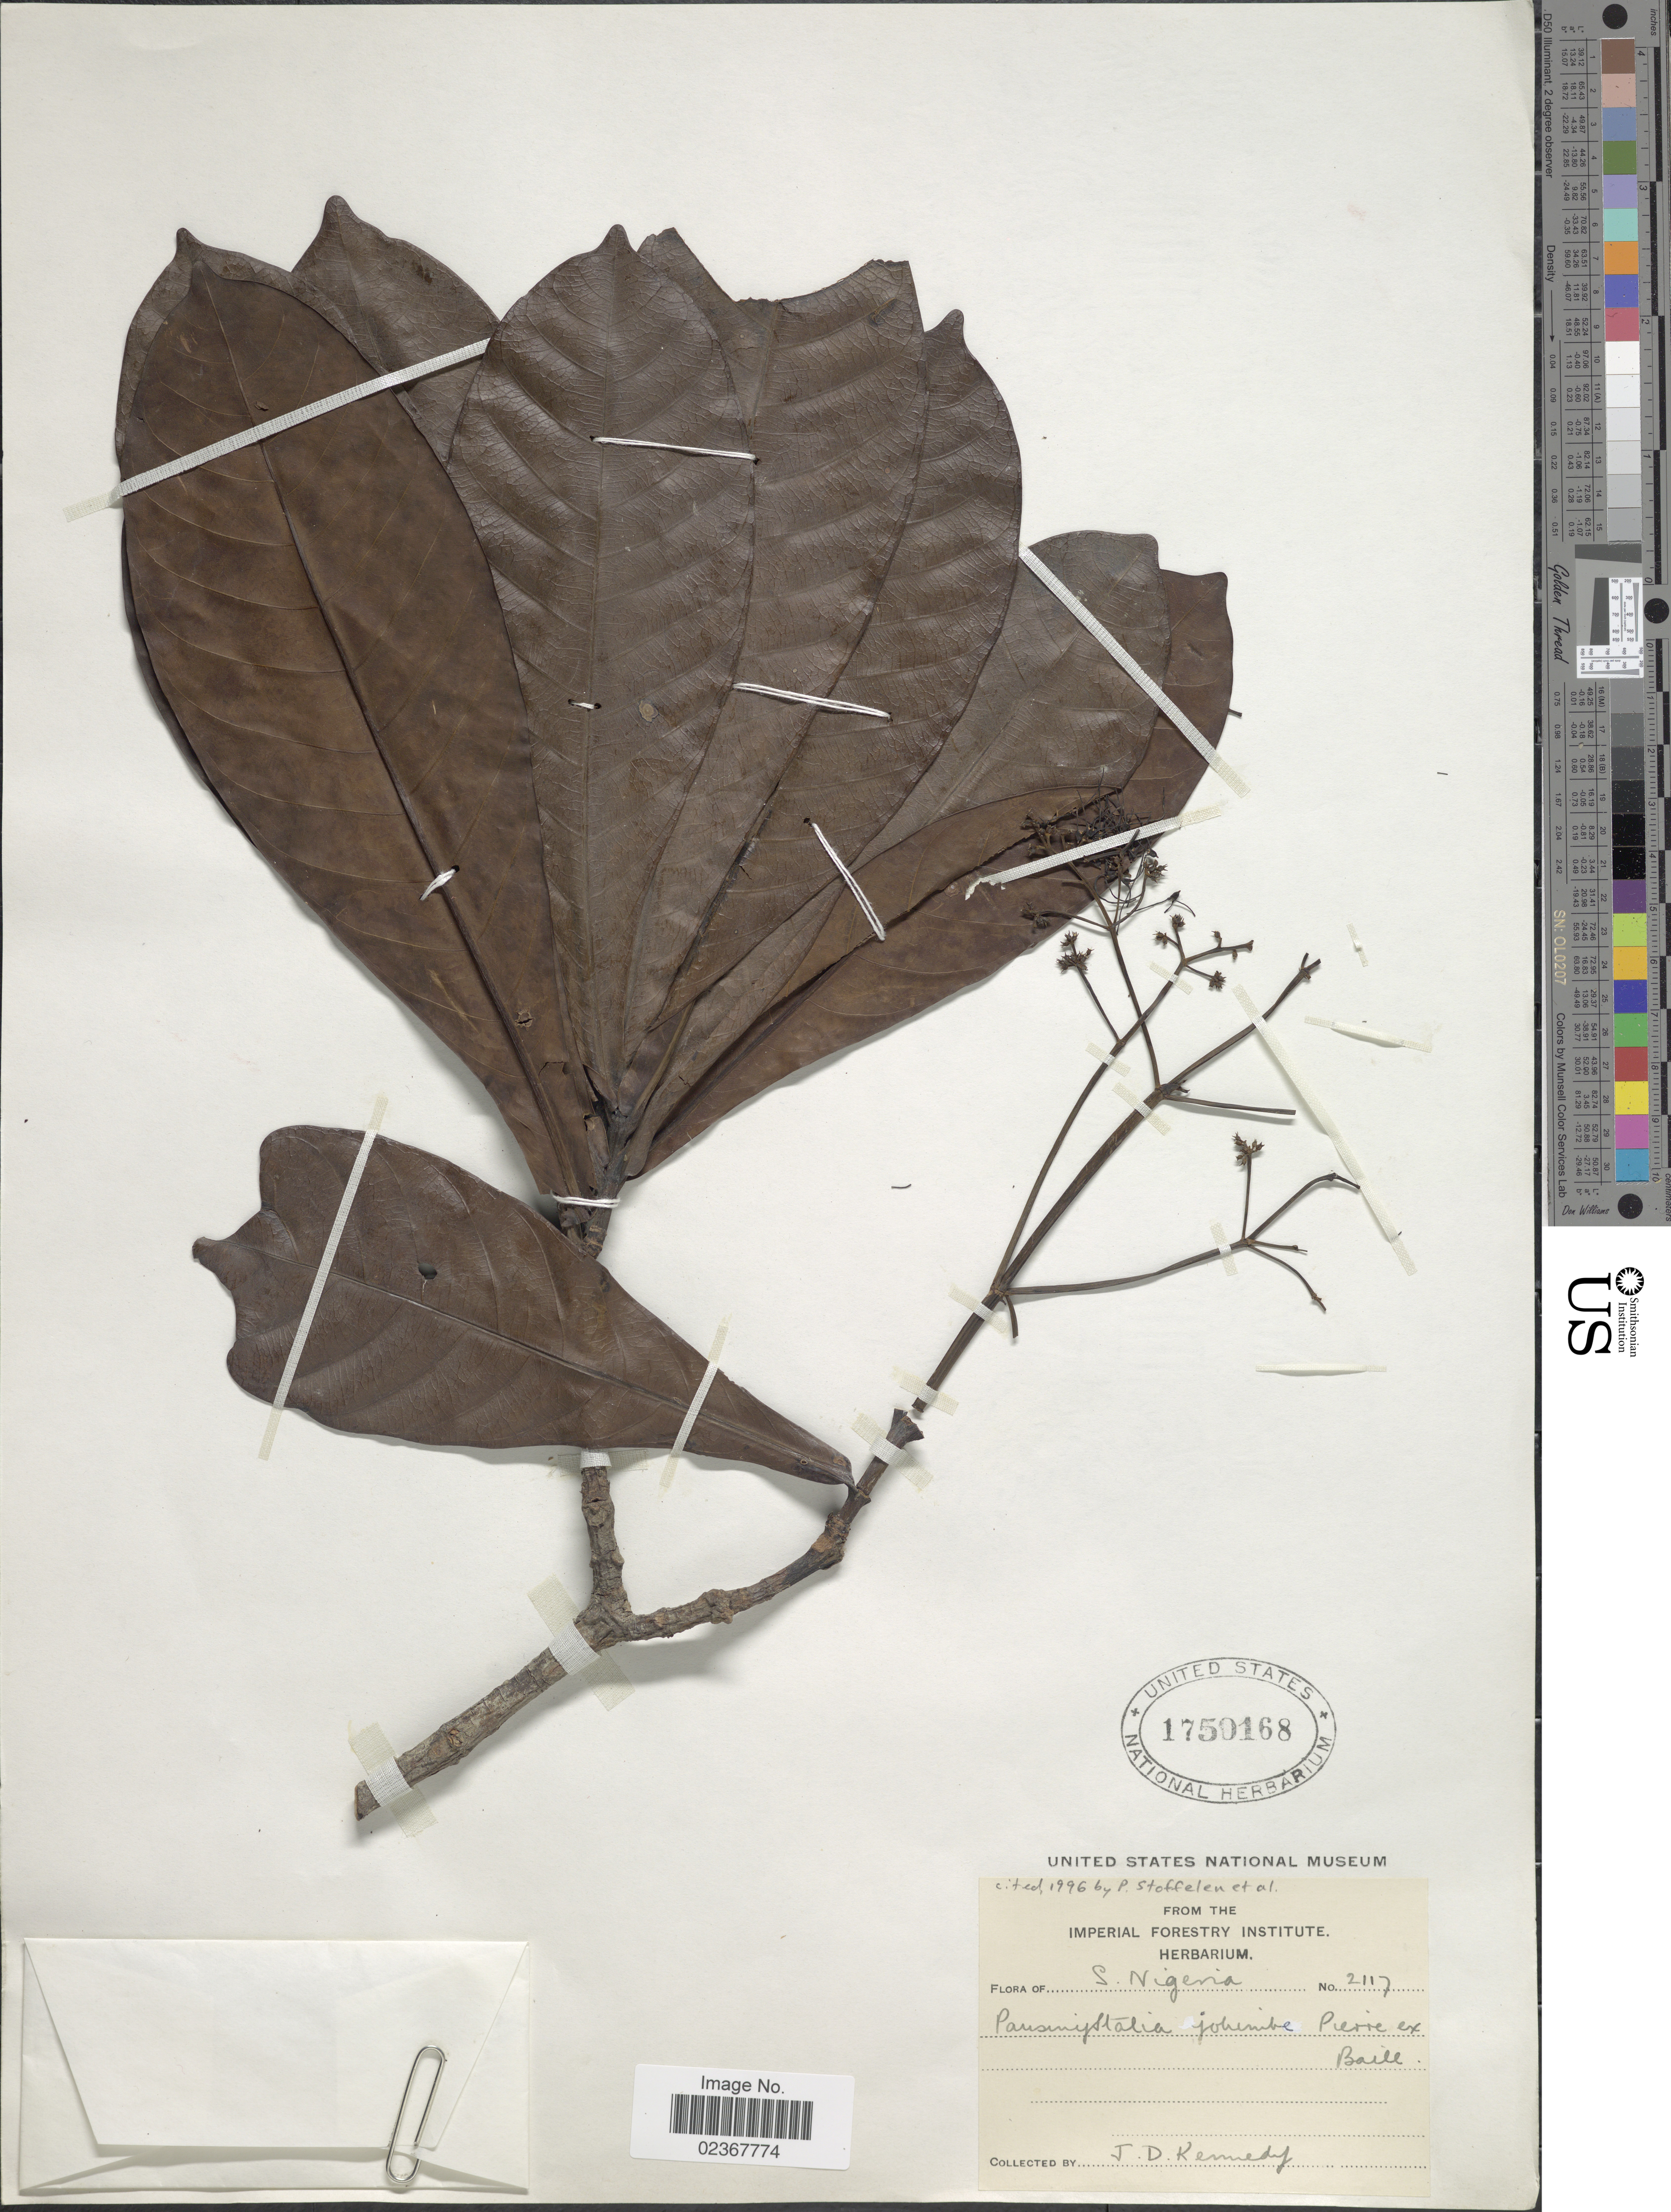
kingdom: Plantae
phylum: Tracheophyta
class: Magnoliopsida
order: Gentianales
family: Rubiaceae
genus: Pausinystalia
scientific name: Pausinystalia johimbe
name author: (K. Schum.) Pierre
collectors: J. D. Kennedy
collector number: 2117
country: Nigeria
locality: S. Nigeria.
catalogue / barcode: US 1750168